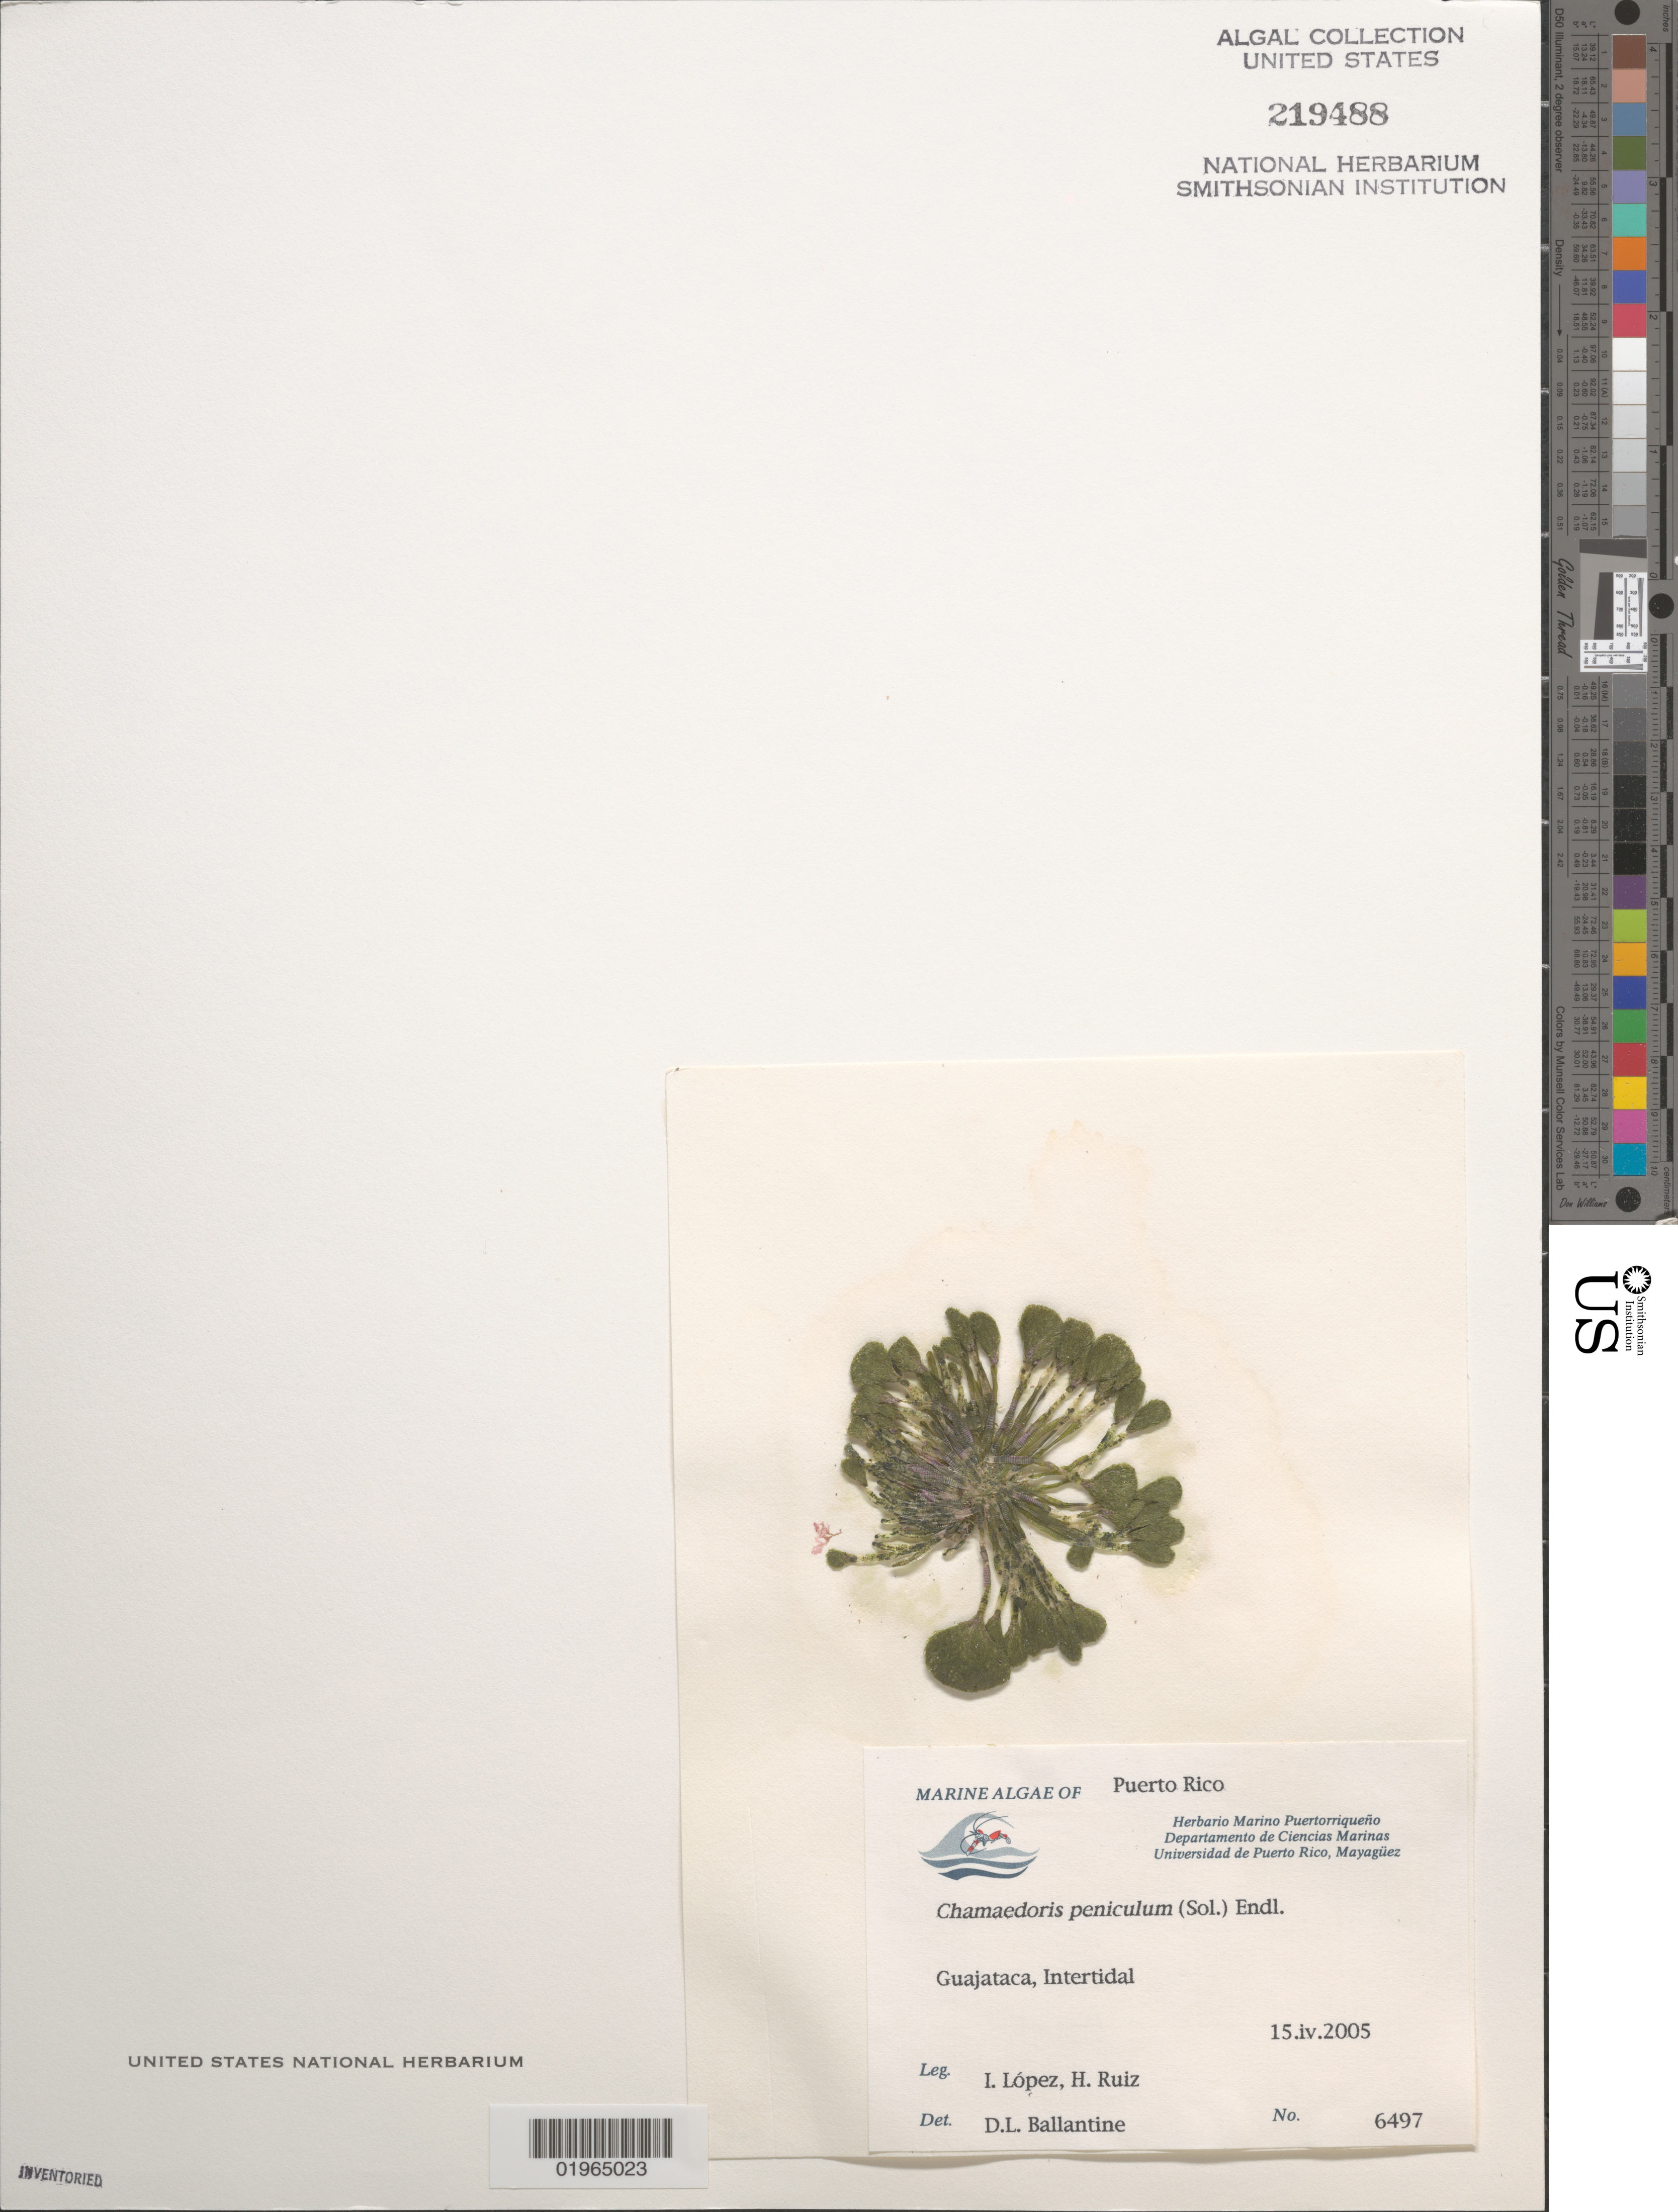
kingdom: Plantae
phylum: Chlorophyta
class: Ulvophyceae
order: Siphonocladales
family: Siphonocladaceae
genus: Chamaedoris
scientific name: Chamaedoris peniculum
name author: (J. Ellis & Sol.) Kuntze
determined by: Ballantine, D. L.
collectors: I. Lopez & H. Ruiz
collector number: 6497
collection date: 2005-04-15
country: Puerto Rico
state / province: Lares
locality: Guajataca, intertidal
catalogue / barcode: US 219488